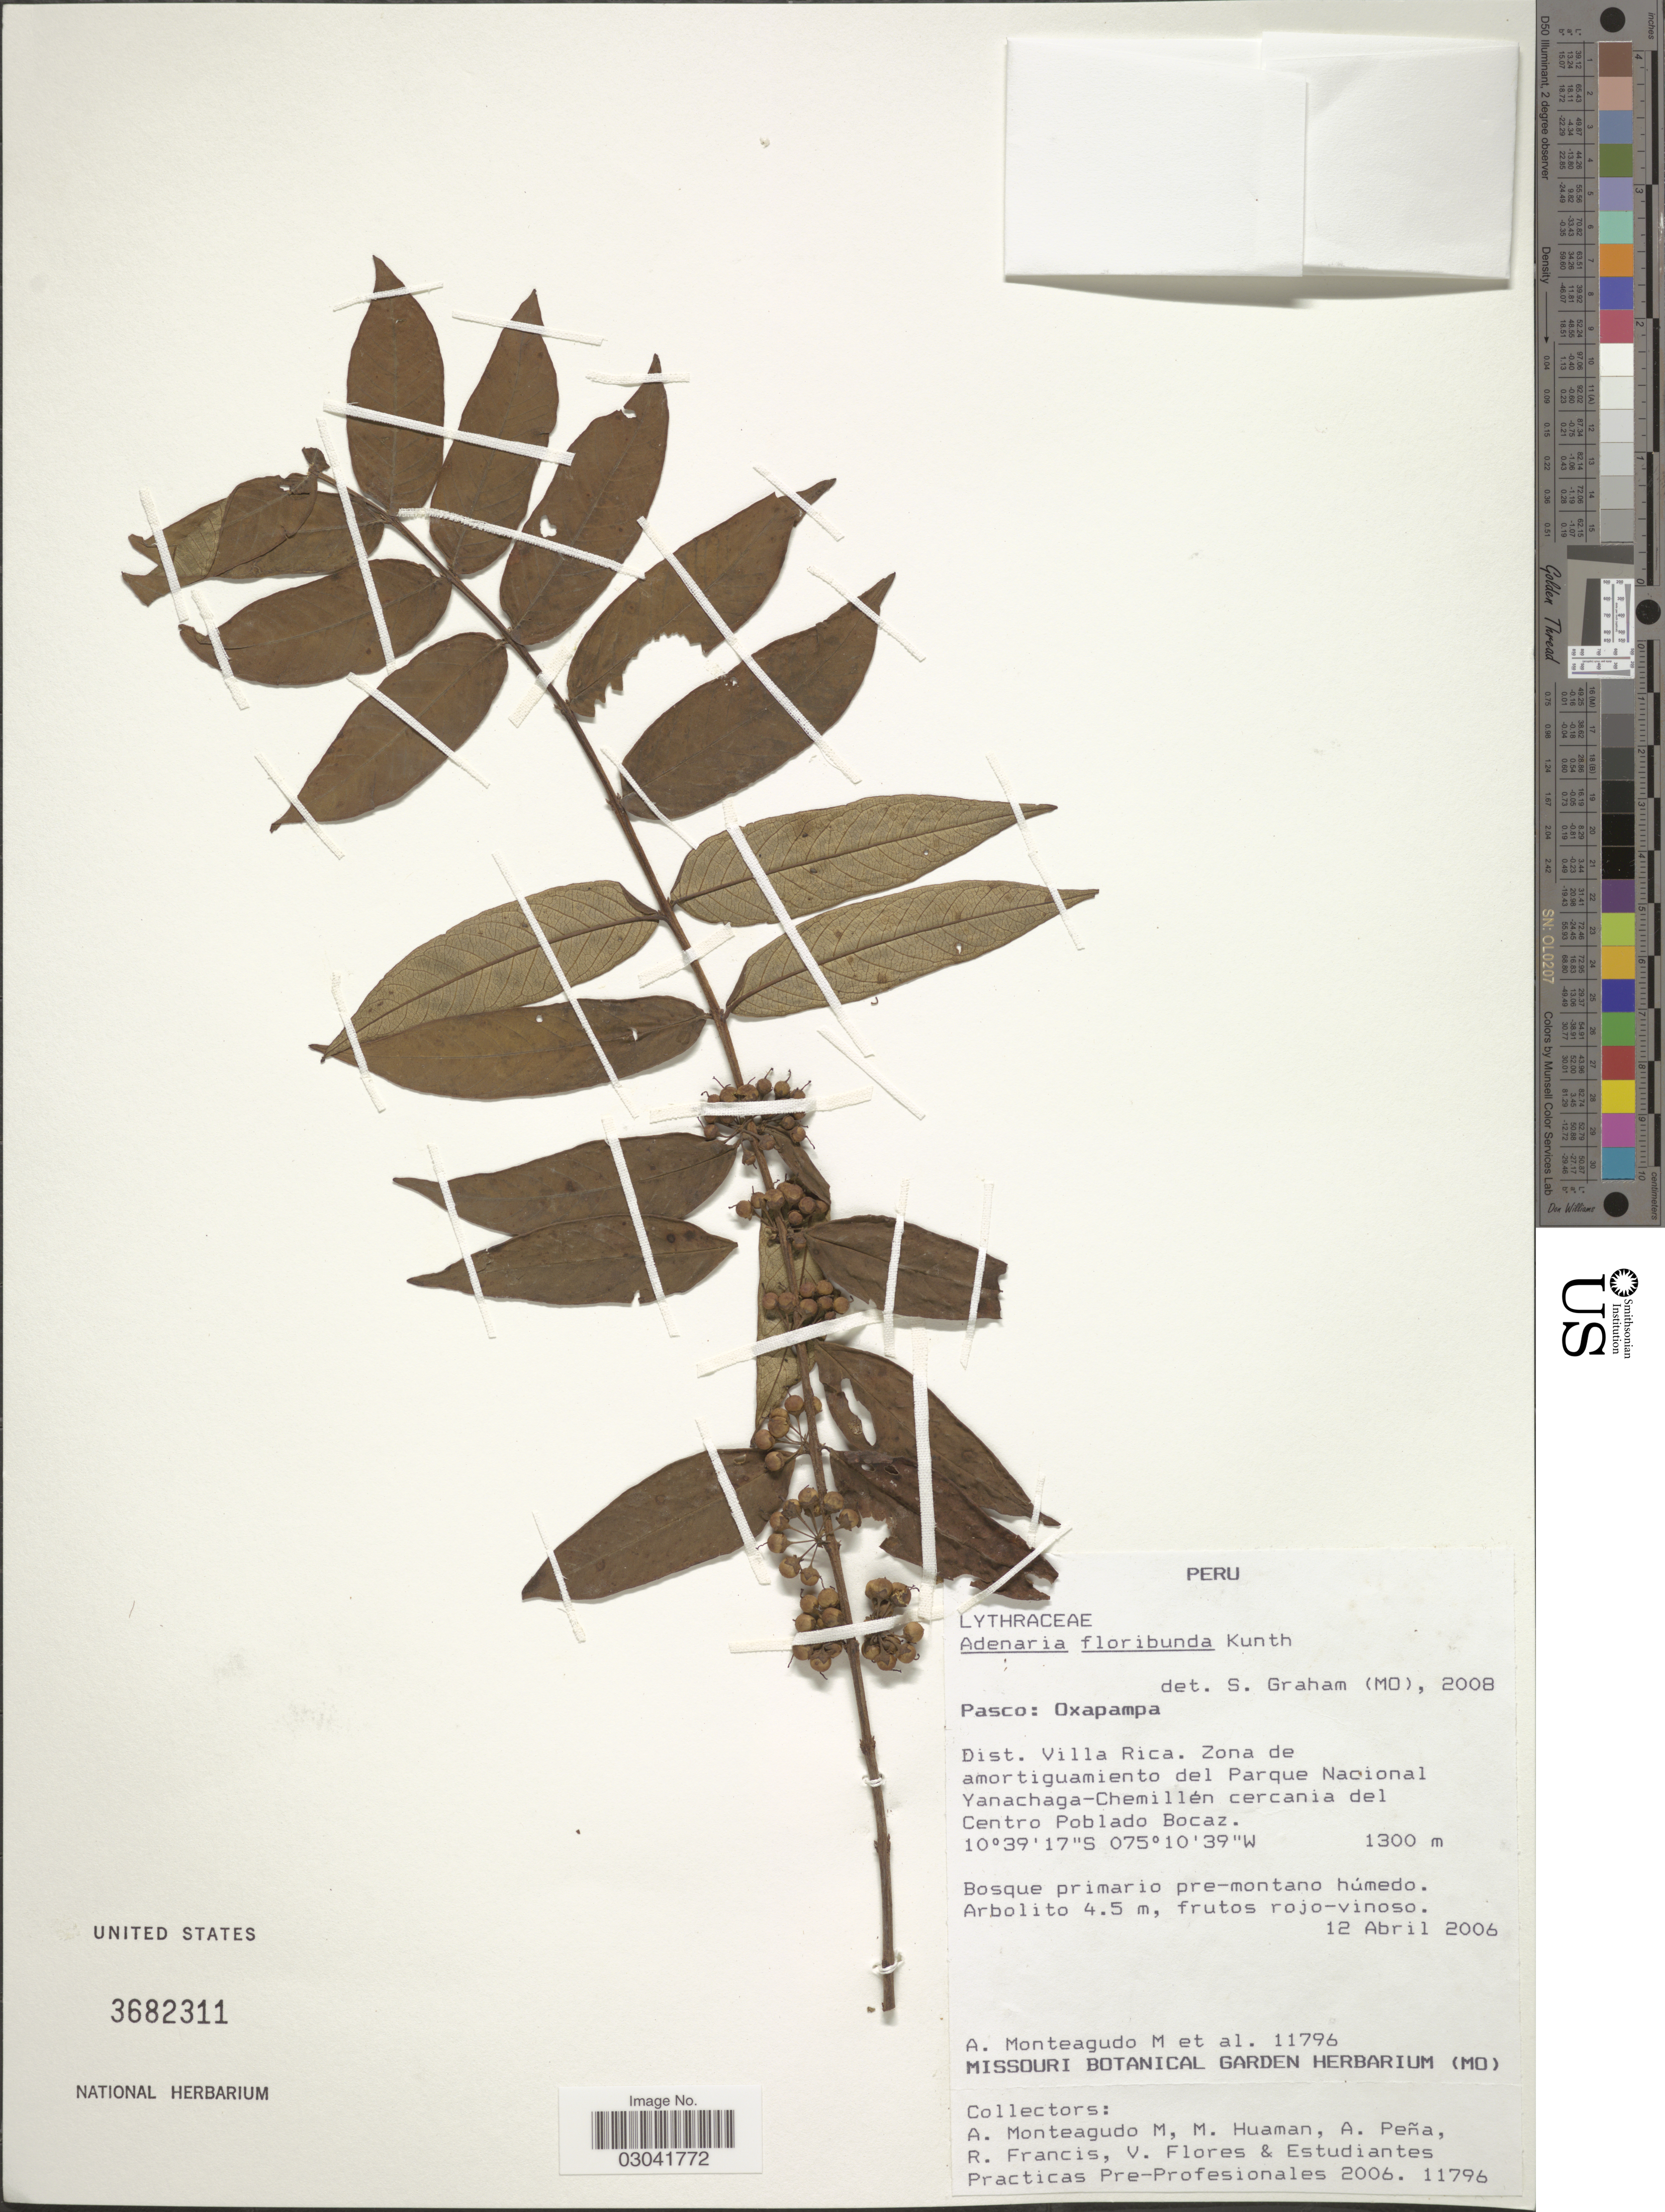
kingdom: Plantae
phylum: Tracheophyta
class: Magnoliopsida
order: Myrtales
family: Lythraceae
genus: Adenaria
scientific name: Adenaria floribunda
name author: Kunth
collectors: A. Monteagudo & et al.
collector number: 11796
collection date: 2006-04-12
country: Peru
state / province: Pasco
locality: Oxapampa. Dist. Villa Rica. Zona de amortiguamiento del Parque Nacional Yanachaga-Chemillén cercania del Centro Poblado Bocaz.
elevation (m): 1300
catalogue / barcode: US 3682311